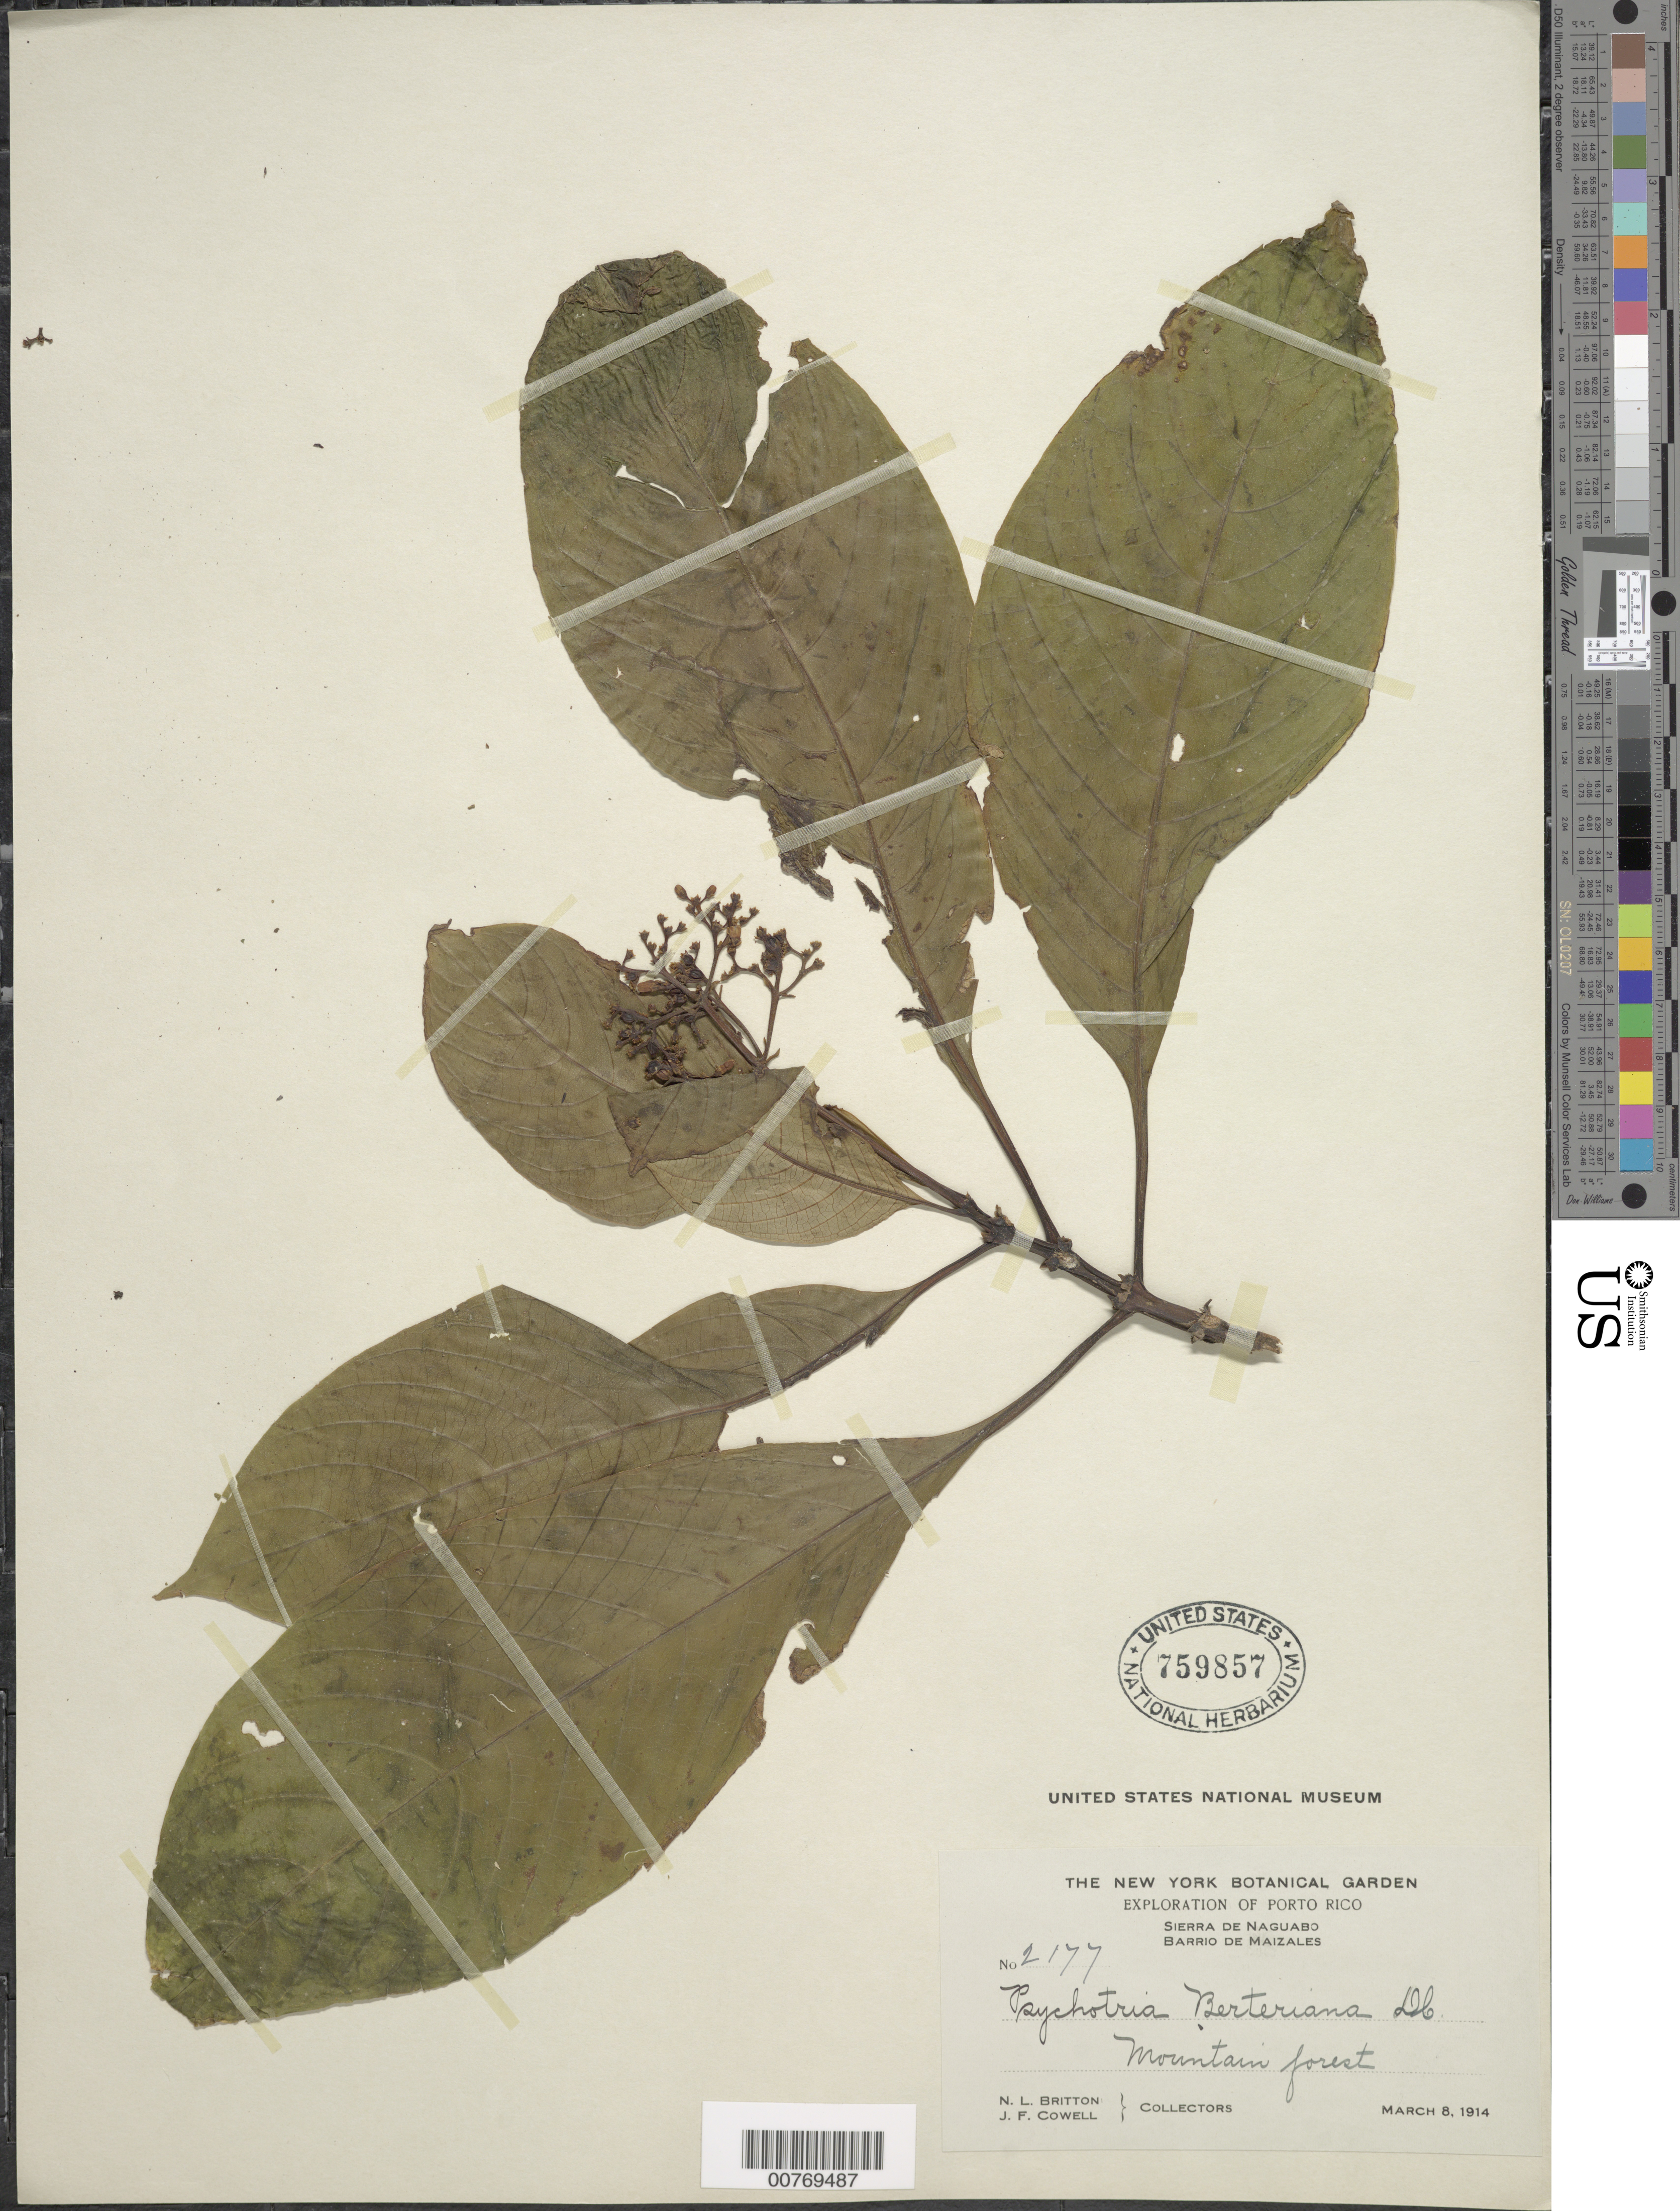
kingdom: Plantae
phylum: Tracheophyta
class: Magnoliopsida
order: Gentianales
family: Rubiaceae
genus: Psychotria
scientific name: Psychotria berteroana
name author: DC.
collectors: N. Britton & J. F. Cowell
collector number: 2177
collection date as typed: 08 Mar 1914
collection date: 1914-03-08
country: Puerto Rico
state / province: Naguabo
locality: Sierra de Naguabo, Barrio de Maizales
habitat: Mountain forest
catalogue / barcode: US 759857